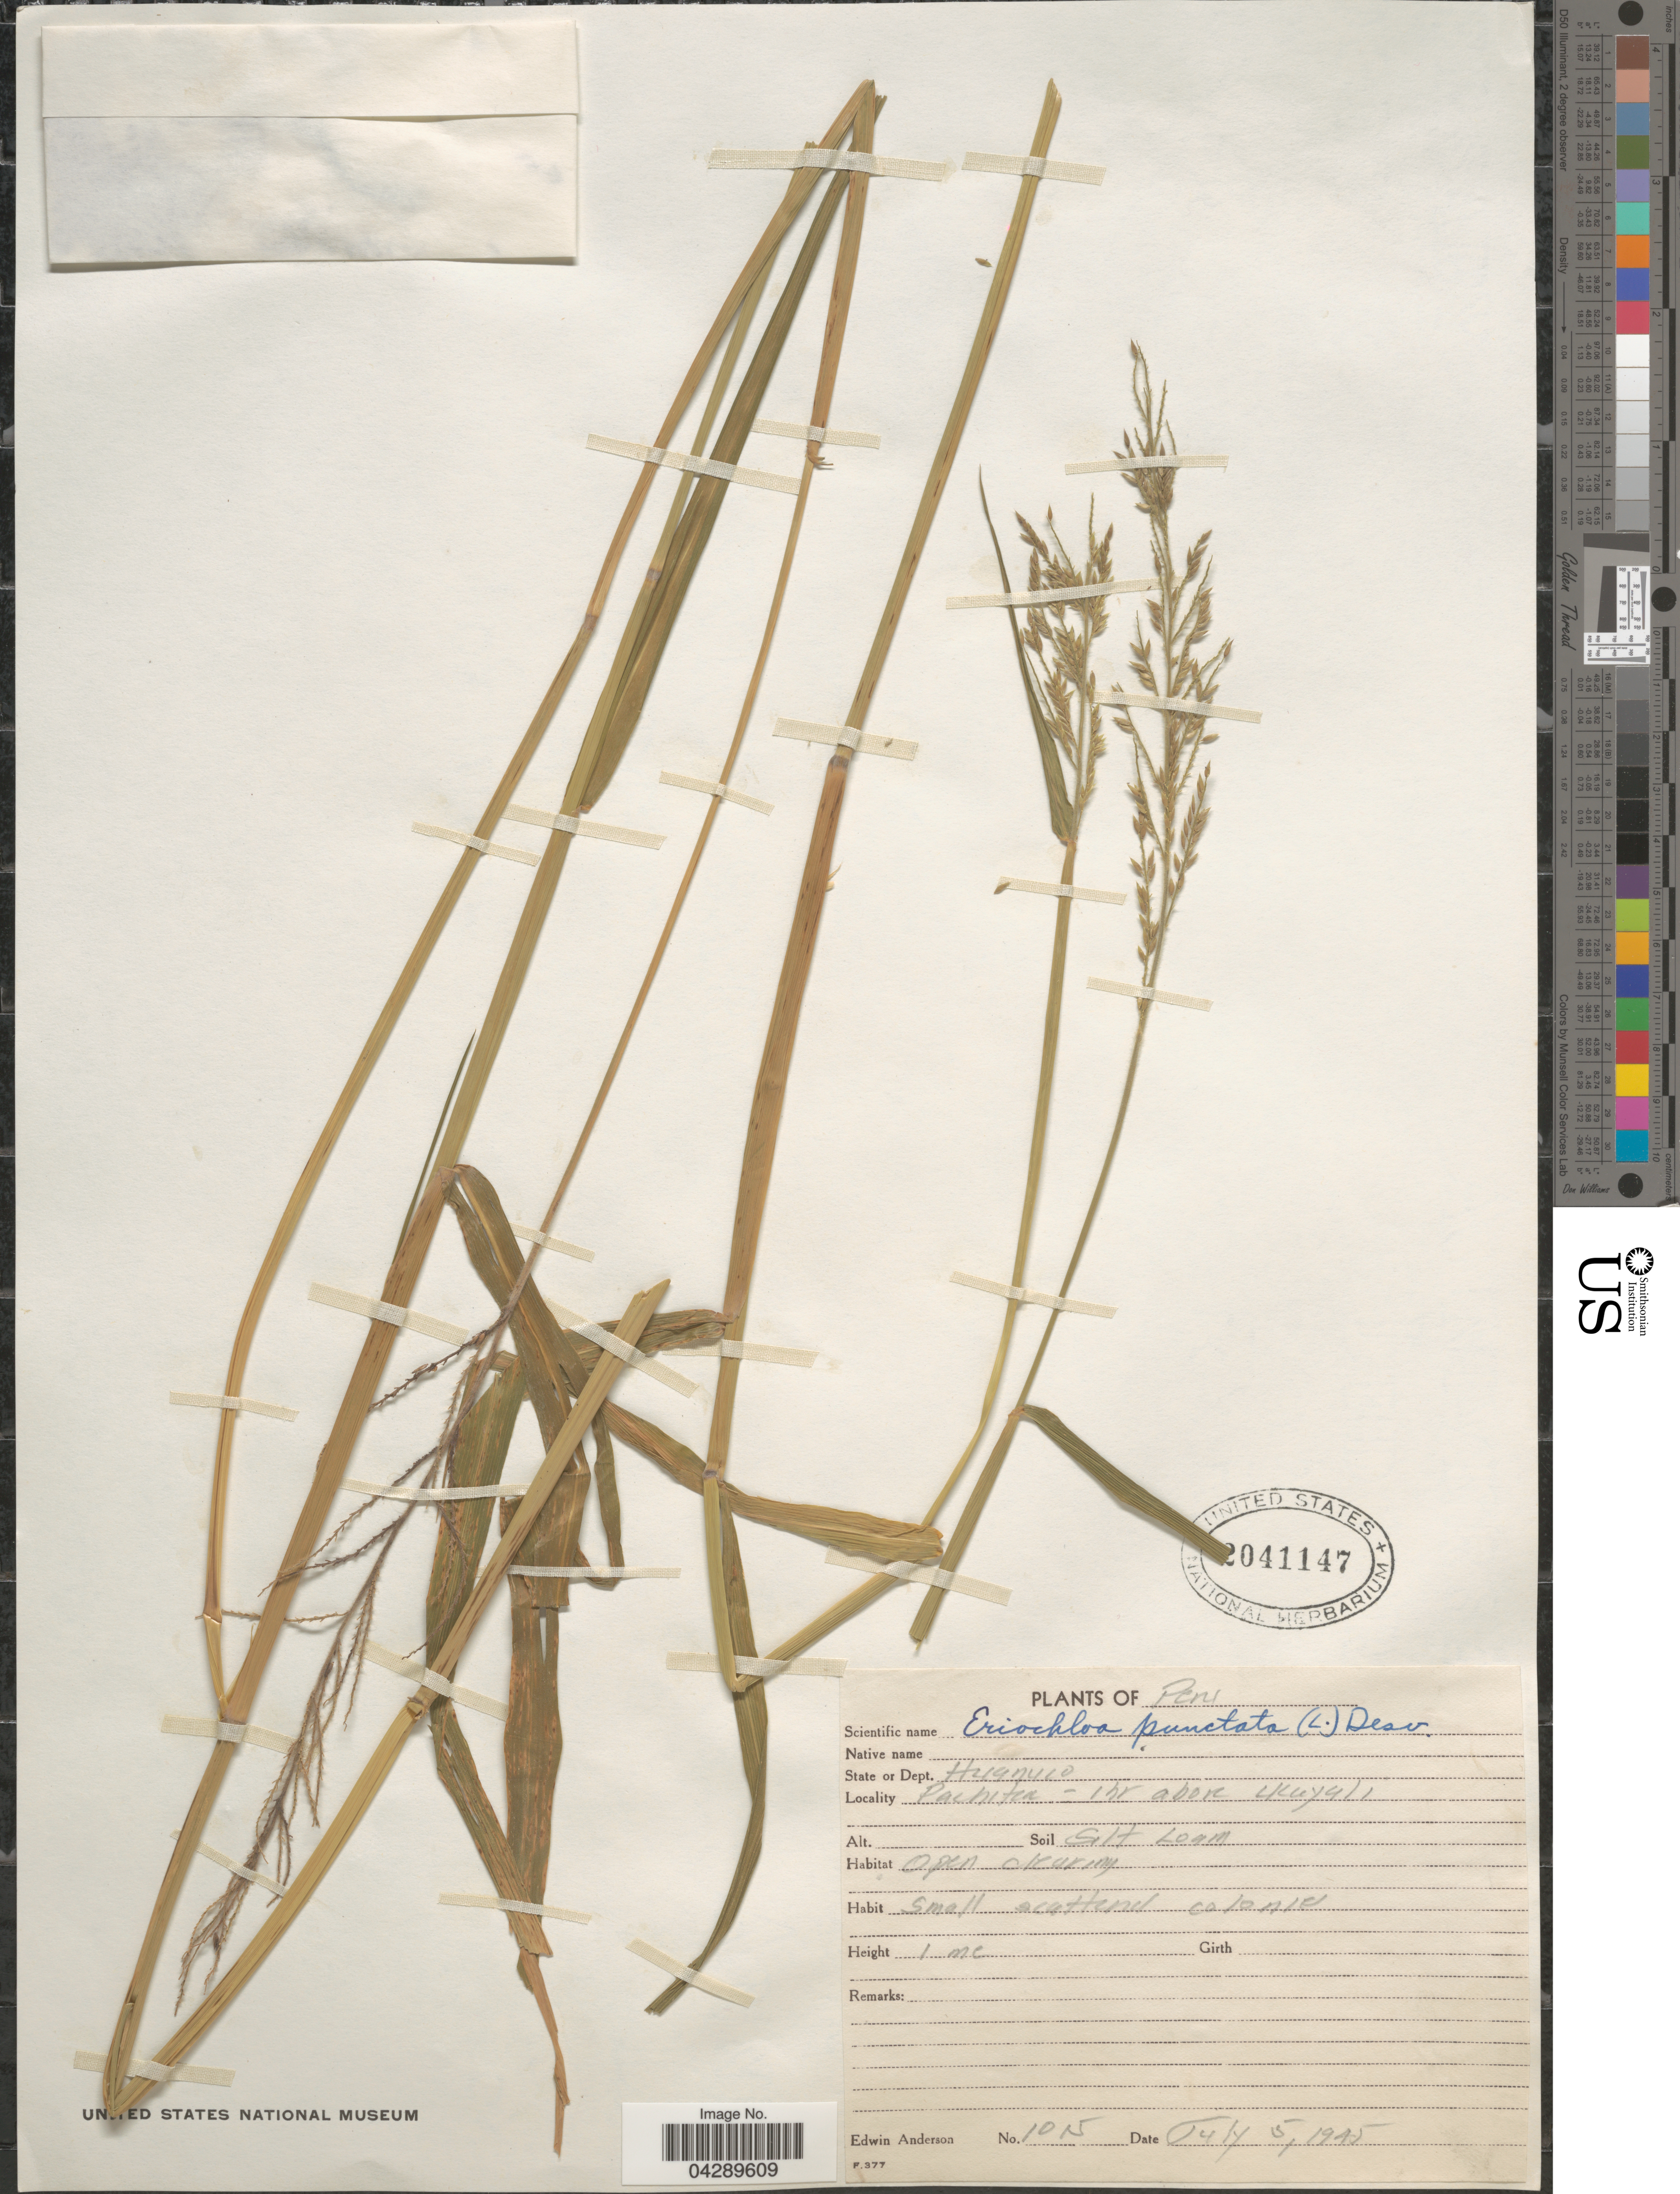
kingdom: Plantae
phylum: Tracheophyta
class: Liliopsida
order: Poales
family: Poaceae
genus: Eriochloa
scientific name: Eriochloa punctata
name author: (L.) Desv. ex Ham.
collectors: E. Anderson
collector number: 1015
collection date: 1945-07-05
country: Peru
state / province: Huánuco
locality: State or Dept. Huanuco. Pachita - 1hr above Ucuyali.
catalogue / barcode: US 2041147